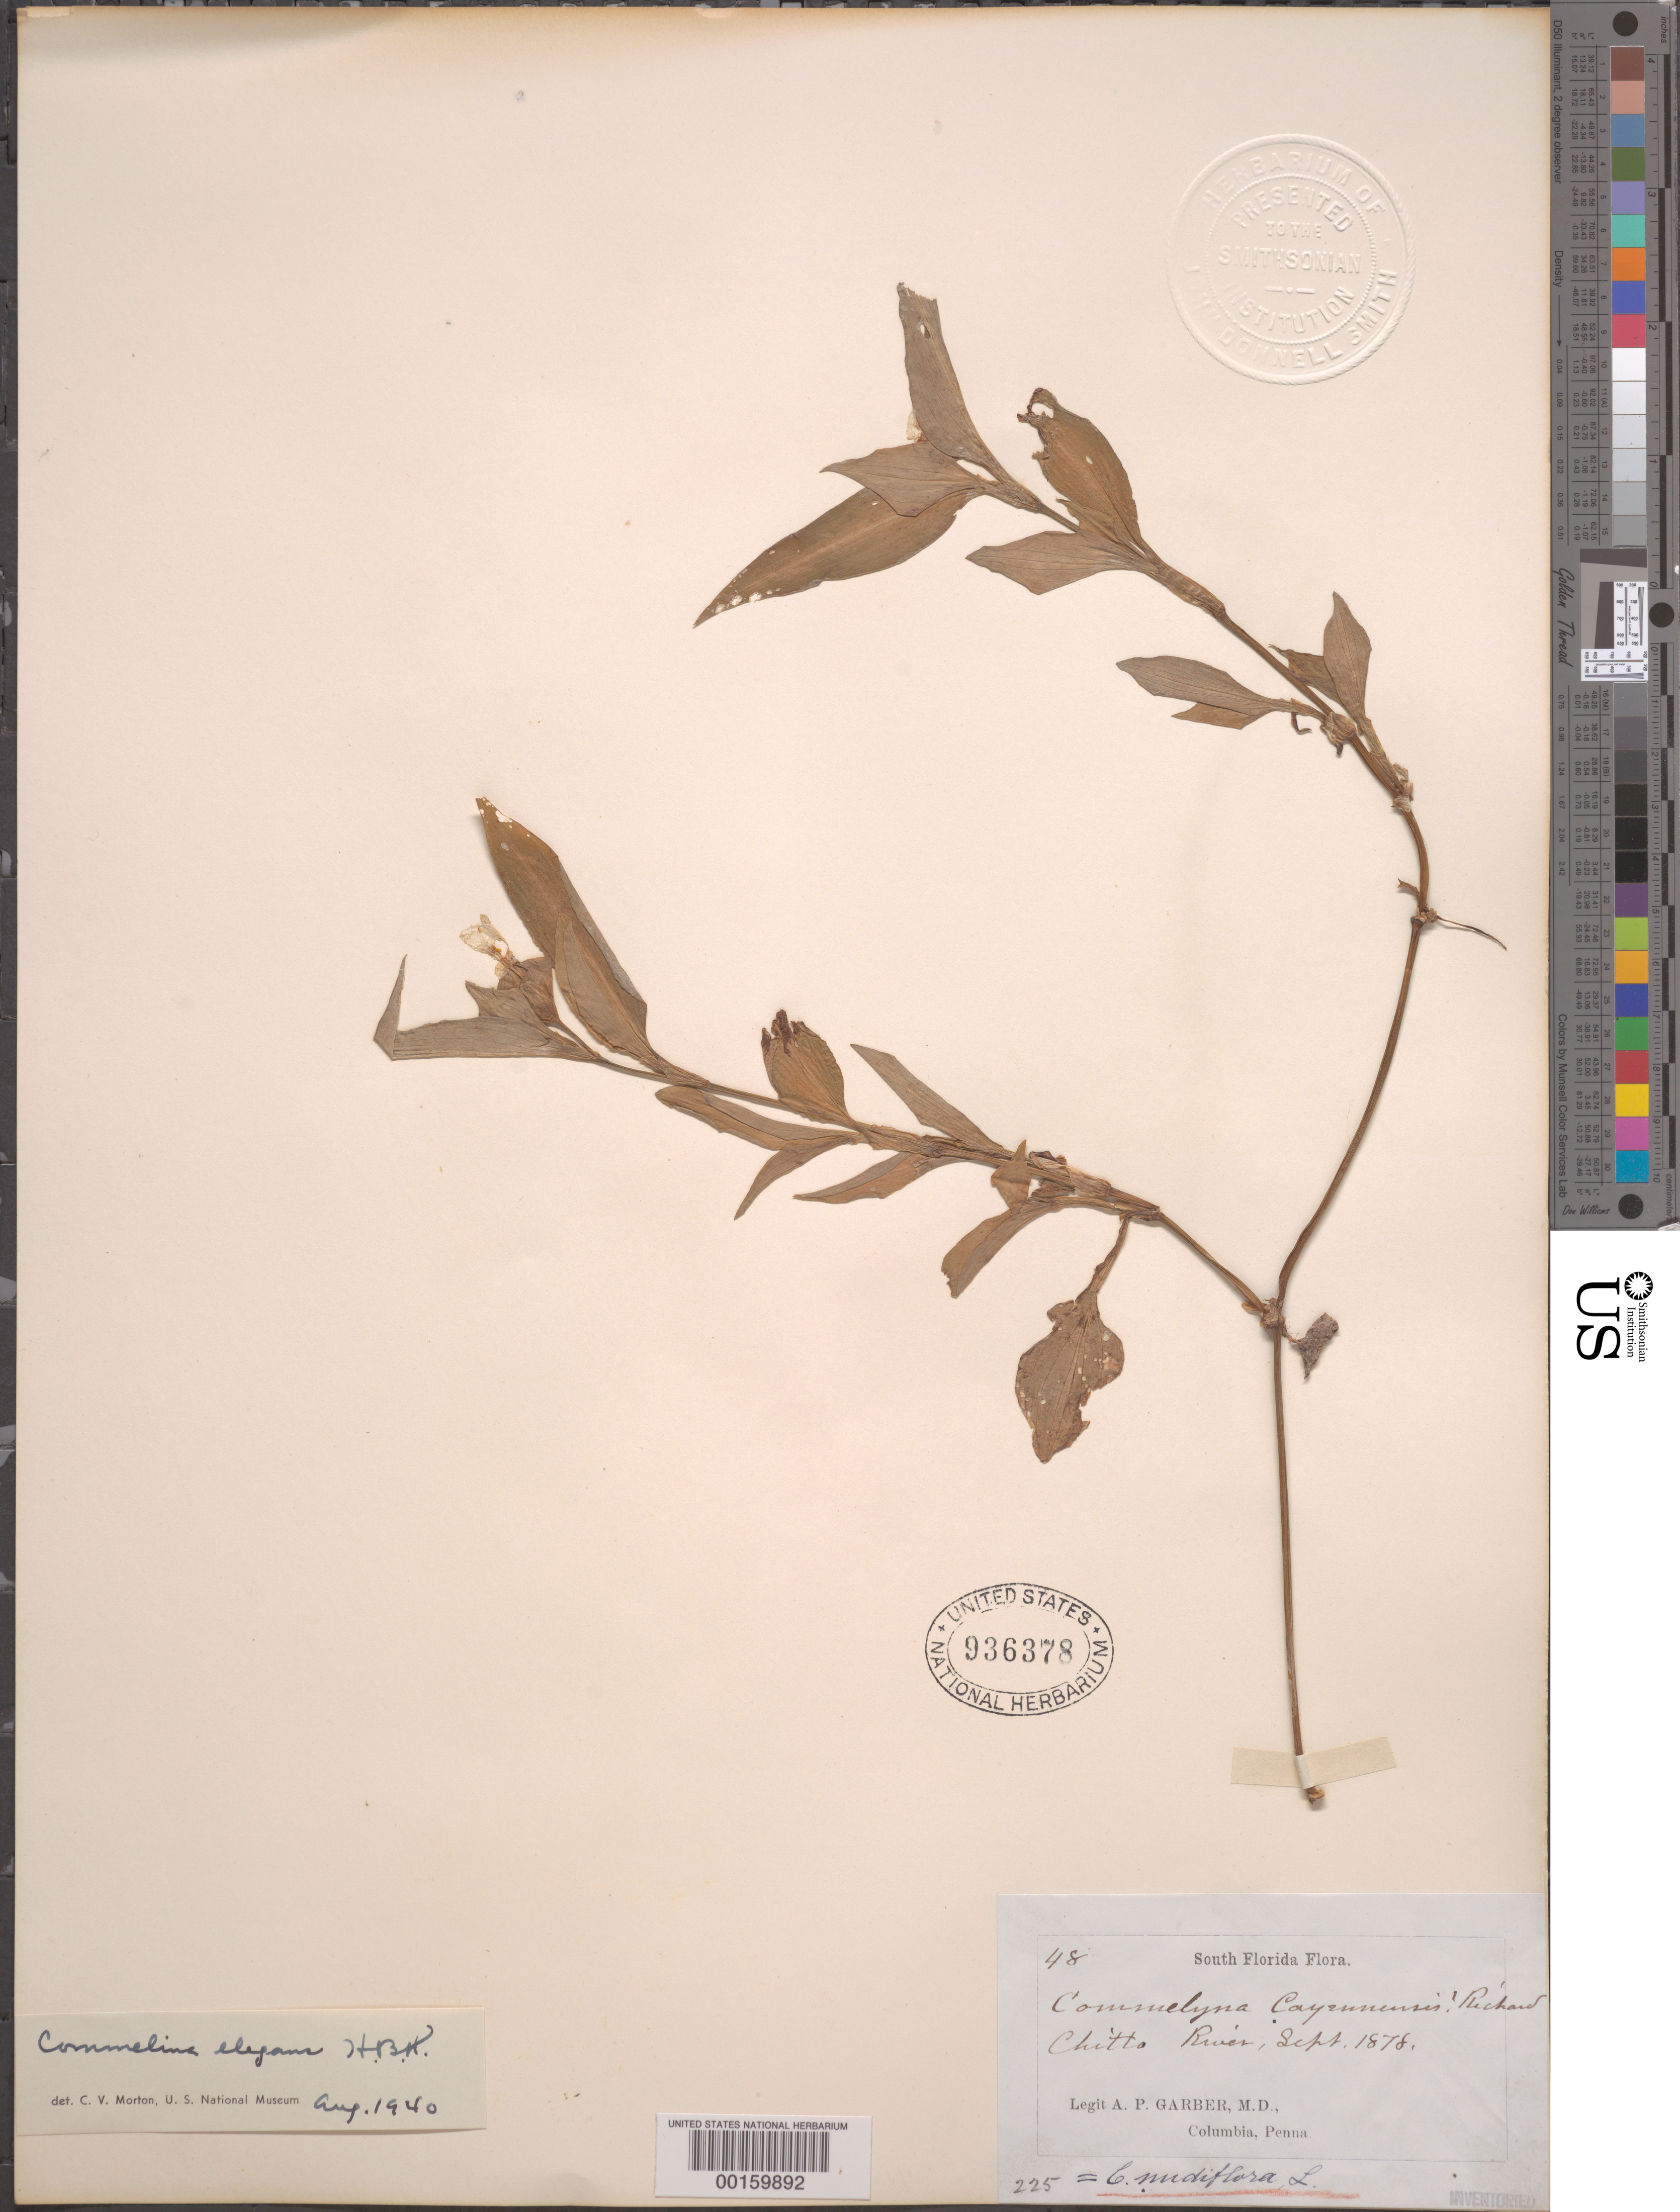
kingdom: Plantae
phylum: Tracheophyta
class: Liliopsida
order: Commelinales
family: Commelinaceae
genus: Commelina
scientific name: Commelina erecta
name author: L.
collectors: A. P. Garber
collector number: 48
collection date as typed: Sep 1878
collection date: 1878-09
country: United States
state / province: Florida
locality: Chitto river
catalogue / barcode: US 936378